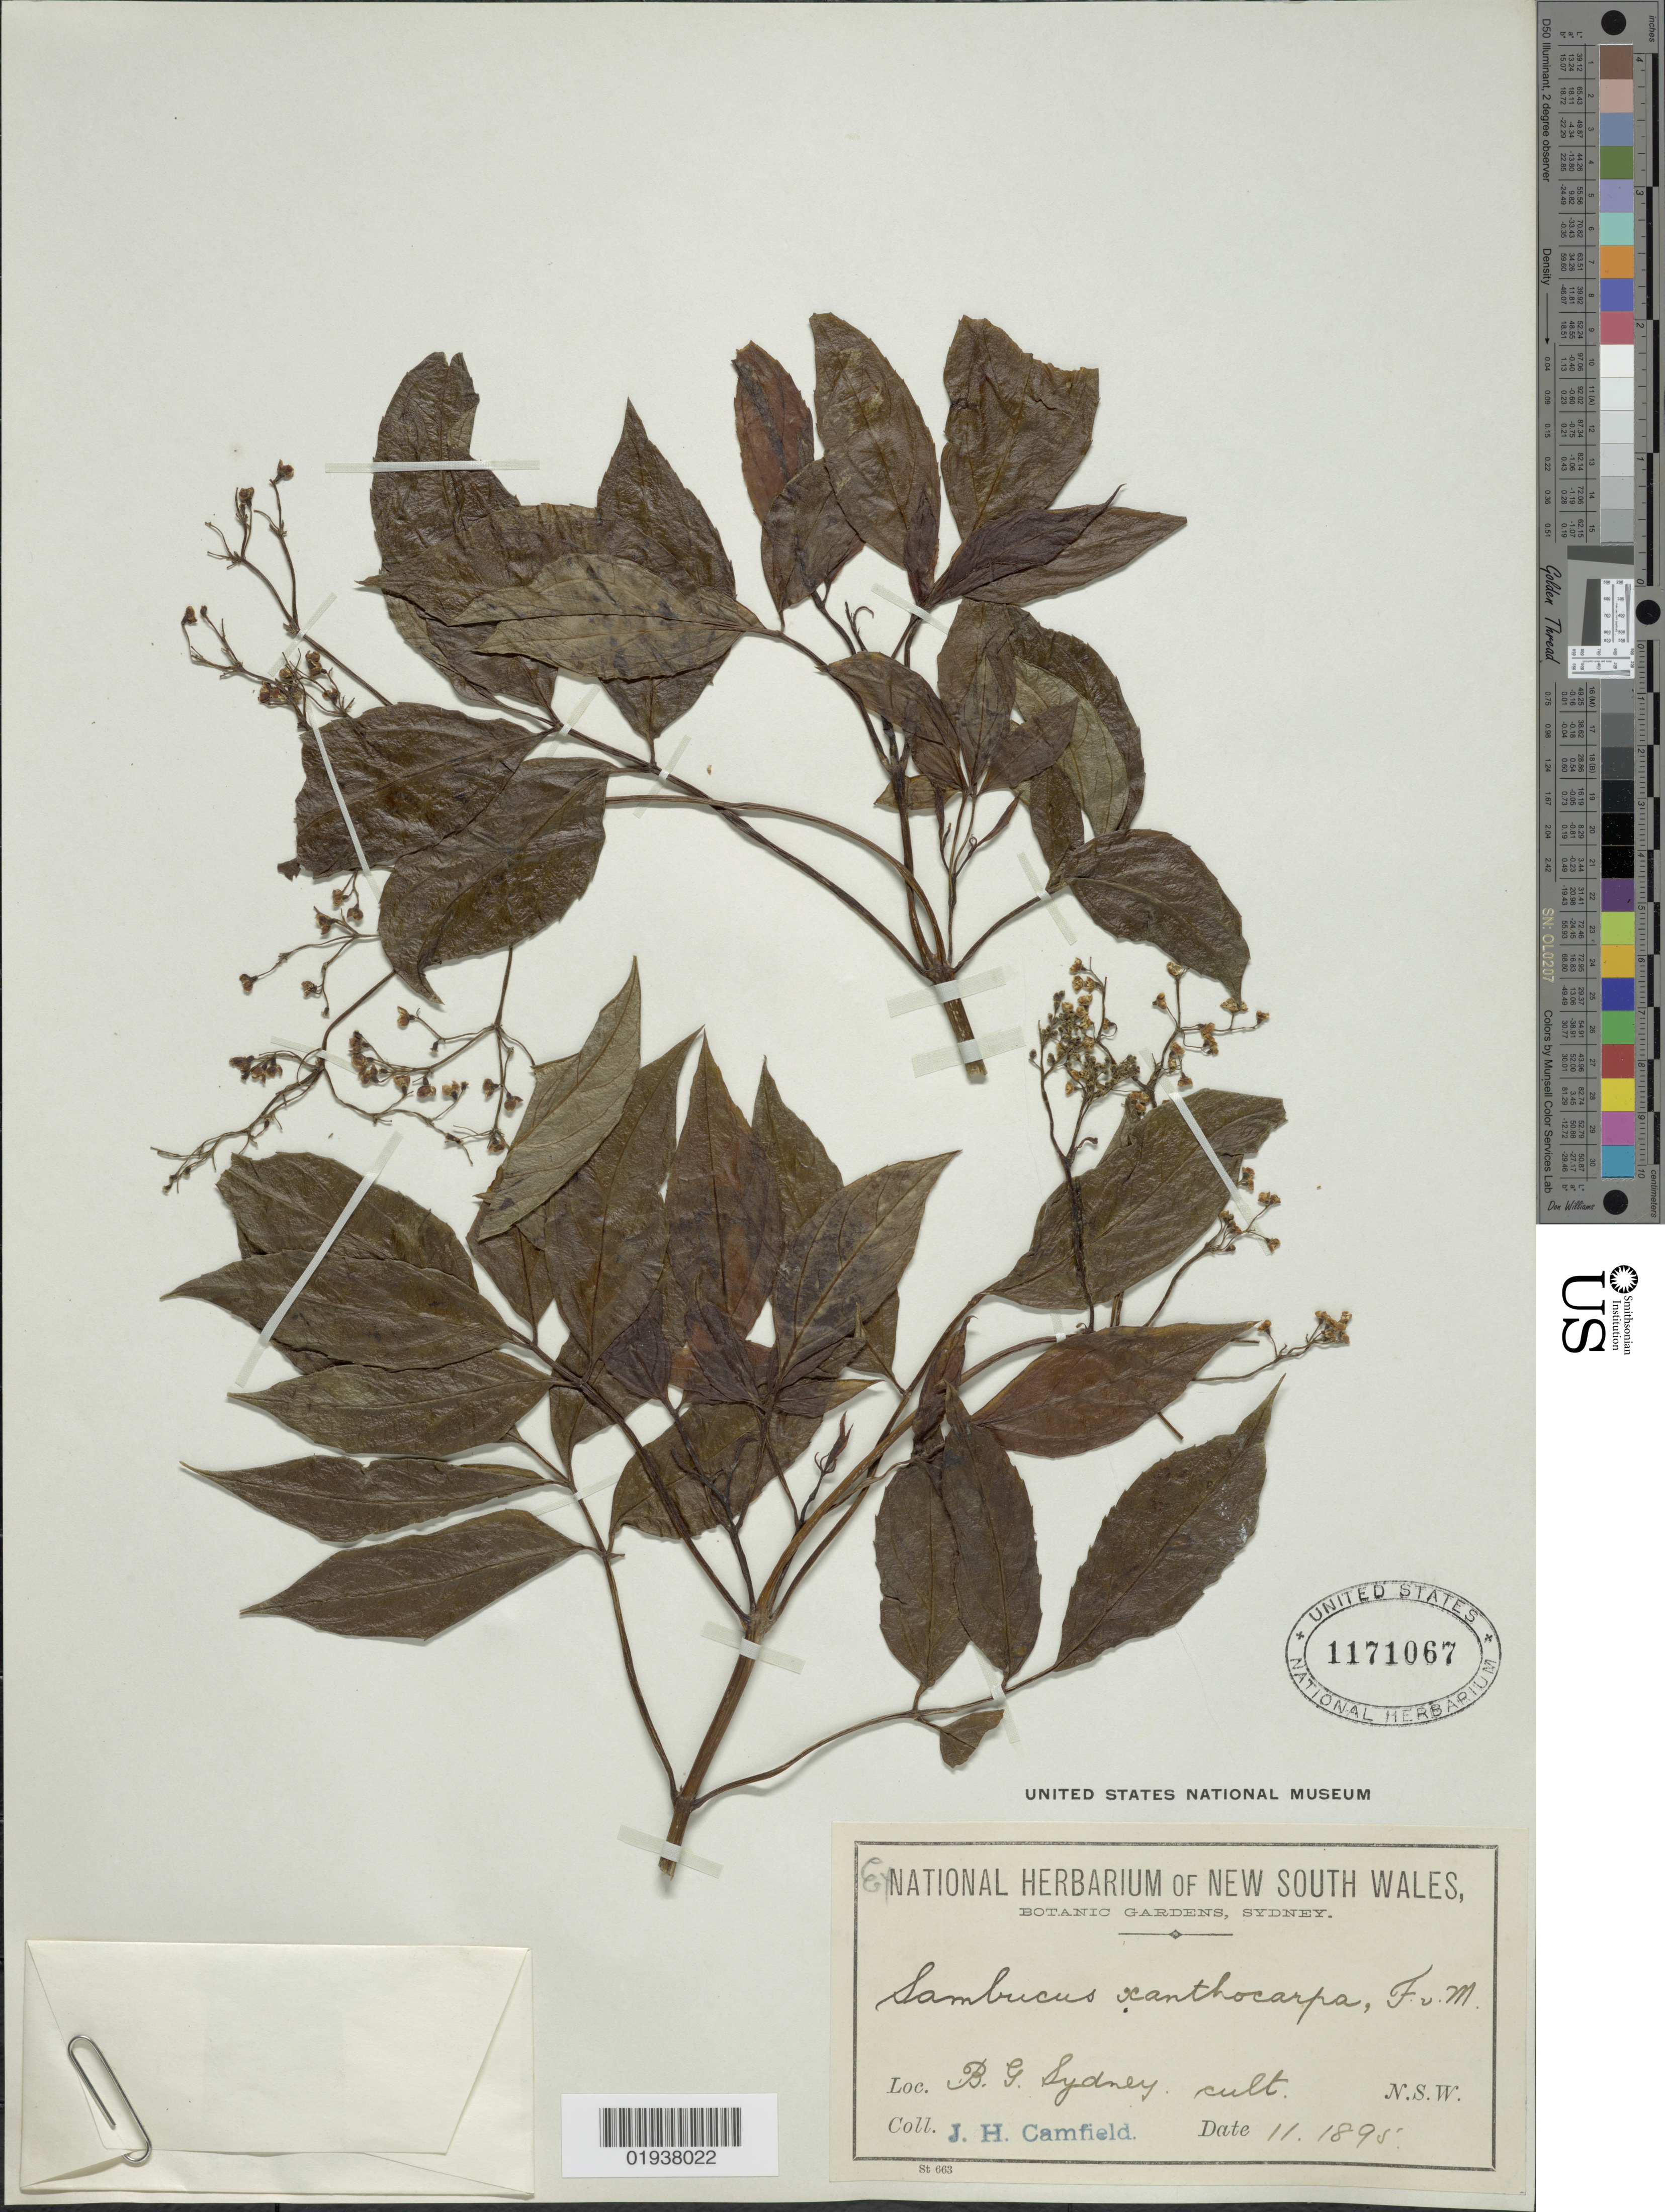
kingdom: Plantae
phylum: Tracheophyta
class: Magnoliopsida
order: Dipsacales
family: Viburnaceae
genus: Sambucus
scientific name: Sambucus australasica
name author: (Lindl.) Fritsch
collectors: J. Camfield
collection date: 1895-11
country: Australia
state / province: New South Wales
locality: B.G. Sydney, N.S.W.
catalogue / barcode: US 1171067